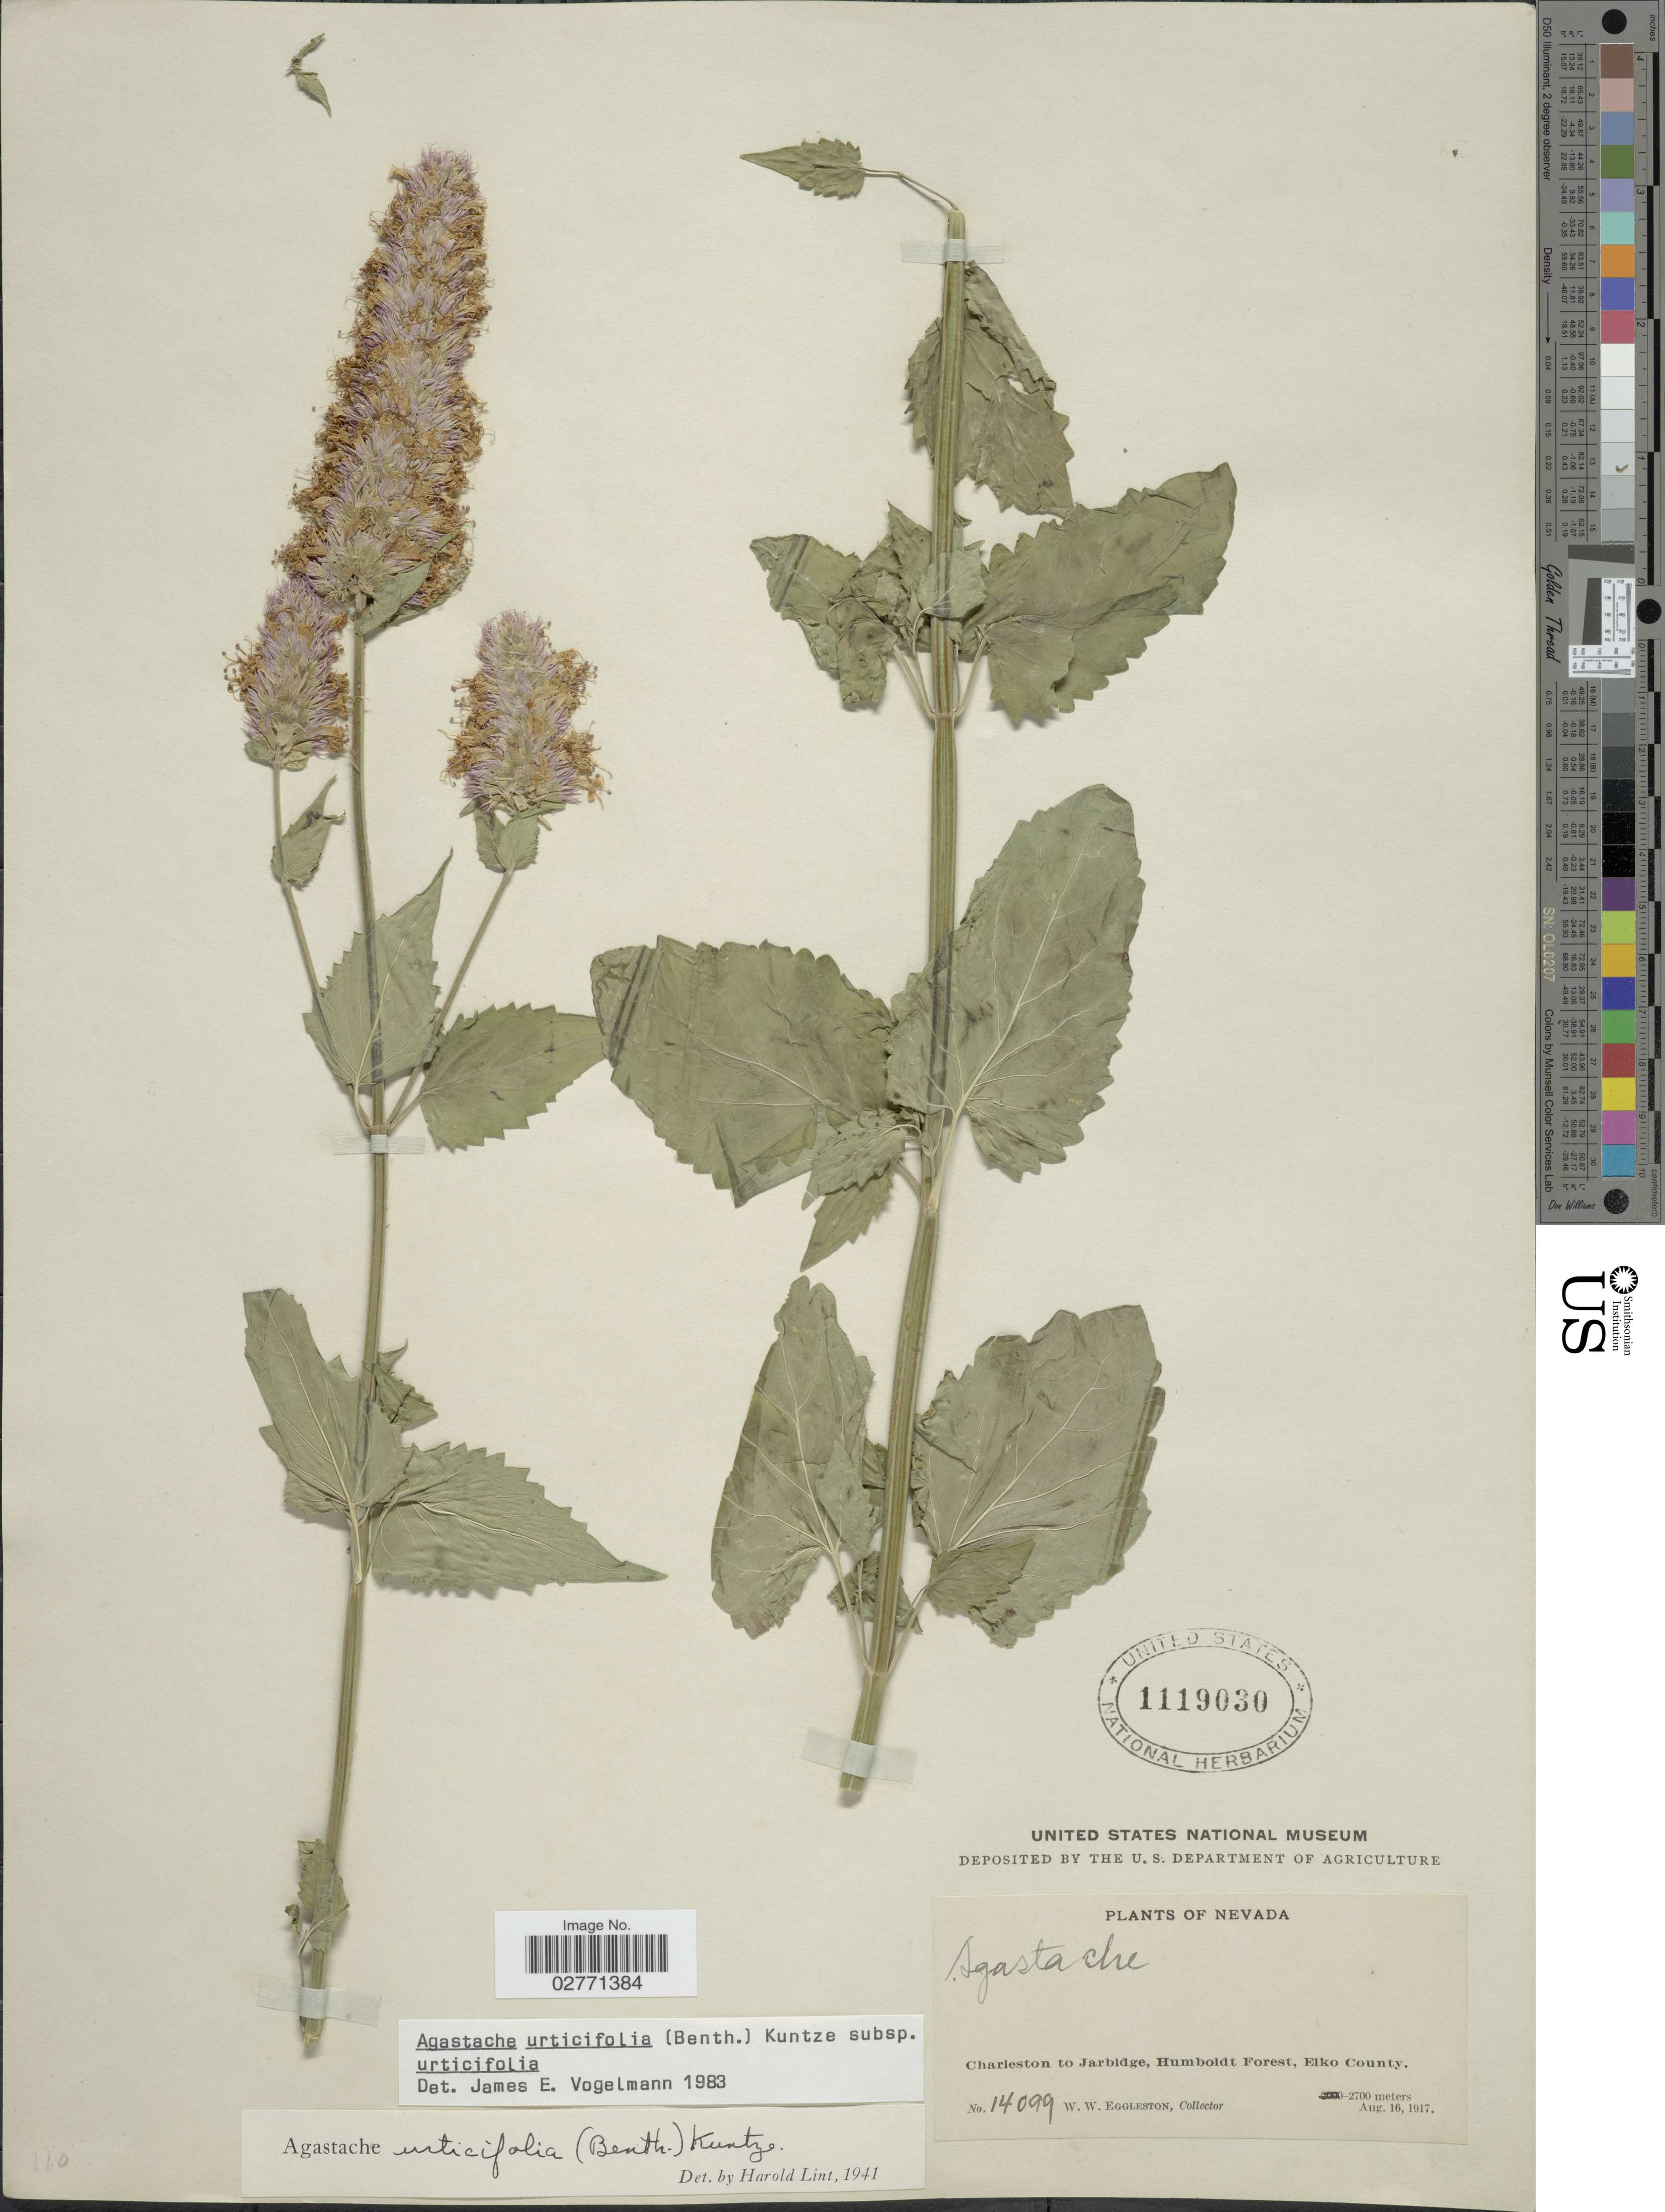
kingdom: Plantae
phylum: Tracheophyta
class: Magnoliopsida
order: Lamiales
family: Lamiaceae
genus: Agastache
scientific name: Agastache urticifolia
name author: (Benth.) Kuntze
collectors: W. W. Eggleston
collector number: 14099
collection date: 1917-08-16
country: United States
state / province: Nevada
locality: Charleston to Jarbridge, Humboldt Forest, Elko County.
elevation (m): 2700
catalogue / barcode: US 1119030